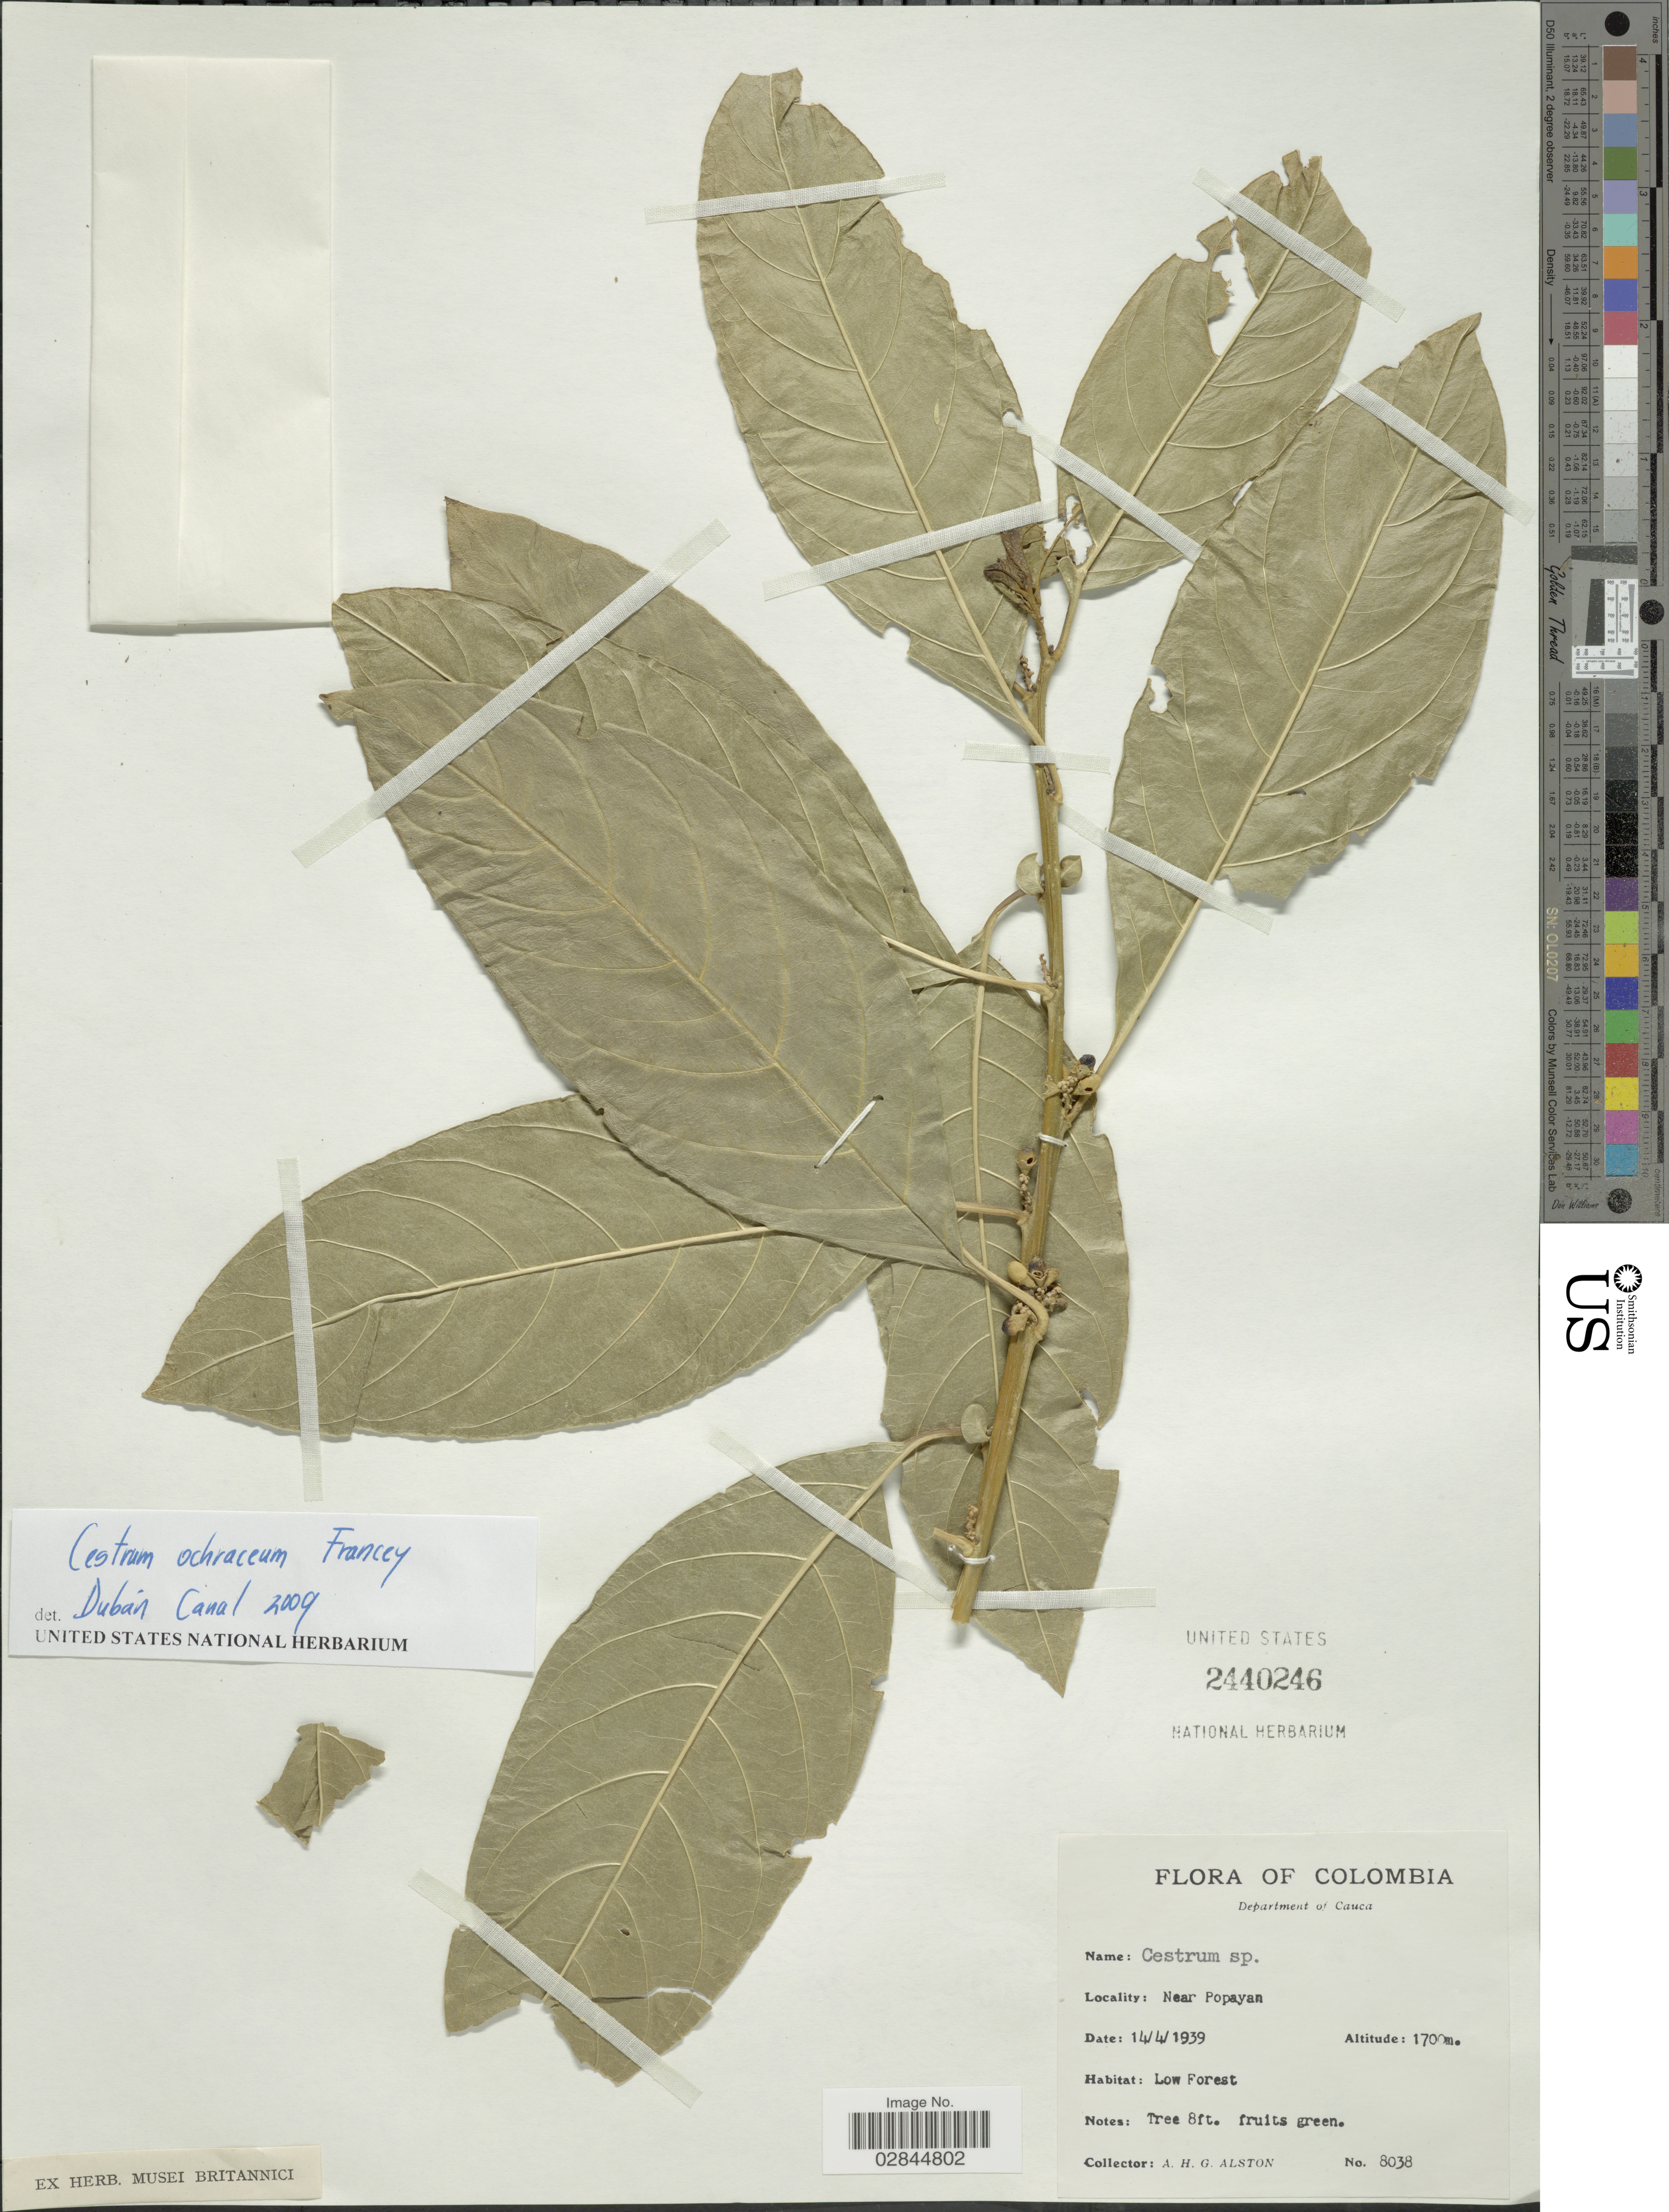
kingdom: Plantae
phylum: Tracheophyta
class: Magnoliopsida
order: Solanales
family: Solanaceae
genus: Cestrum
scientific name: Cestrum ochraceum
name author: Francey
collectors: A. H. Alston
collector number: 8038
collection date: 1939-04-14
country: Colombia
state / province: Cauca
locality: Department of Cauca. Near Popayan.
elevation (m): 1700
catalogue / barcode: US 2440246